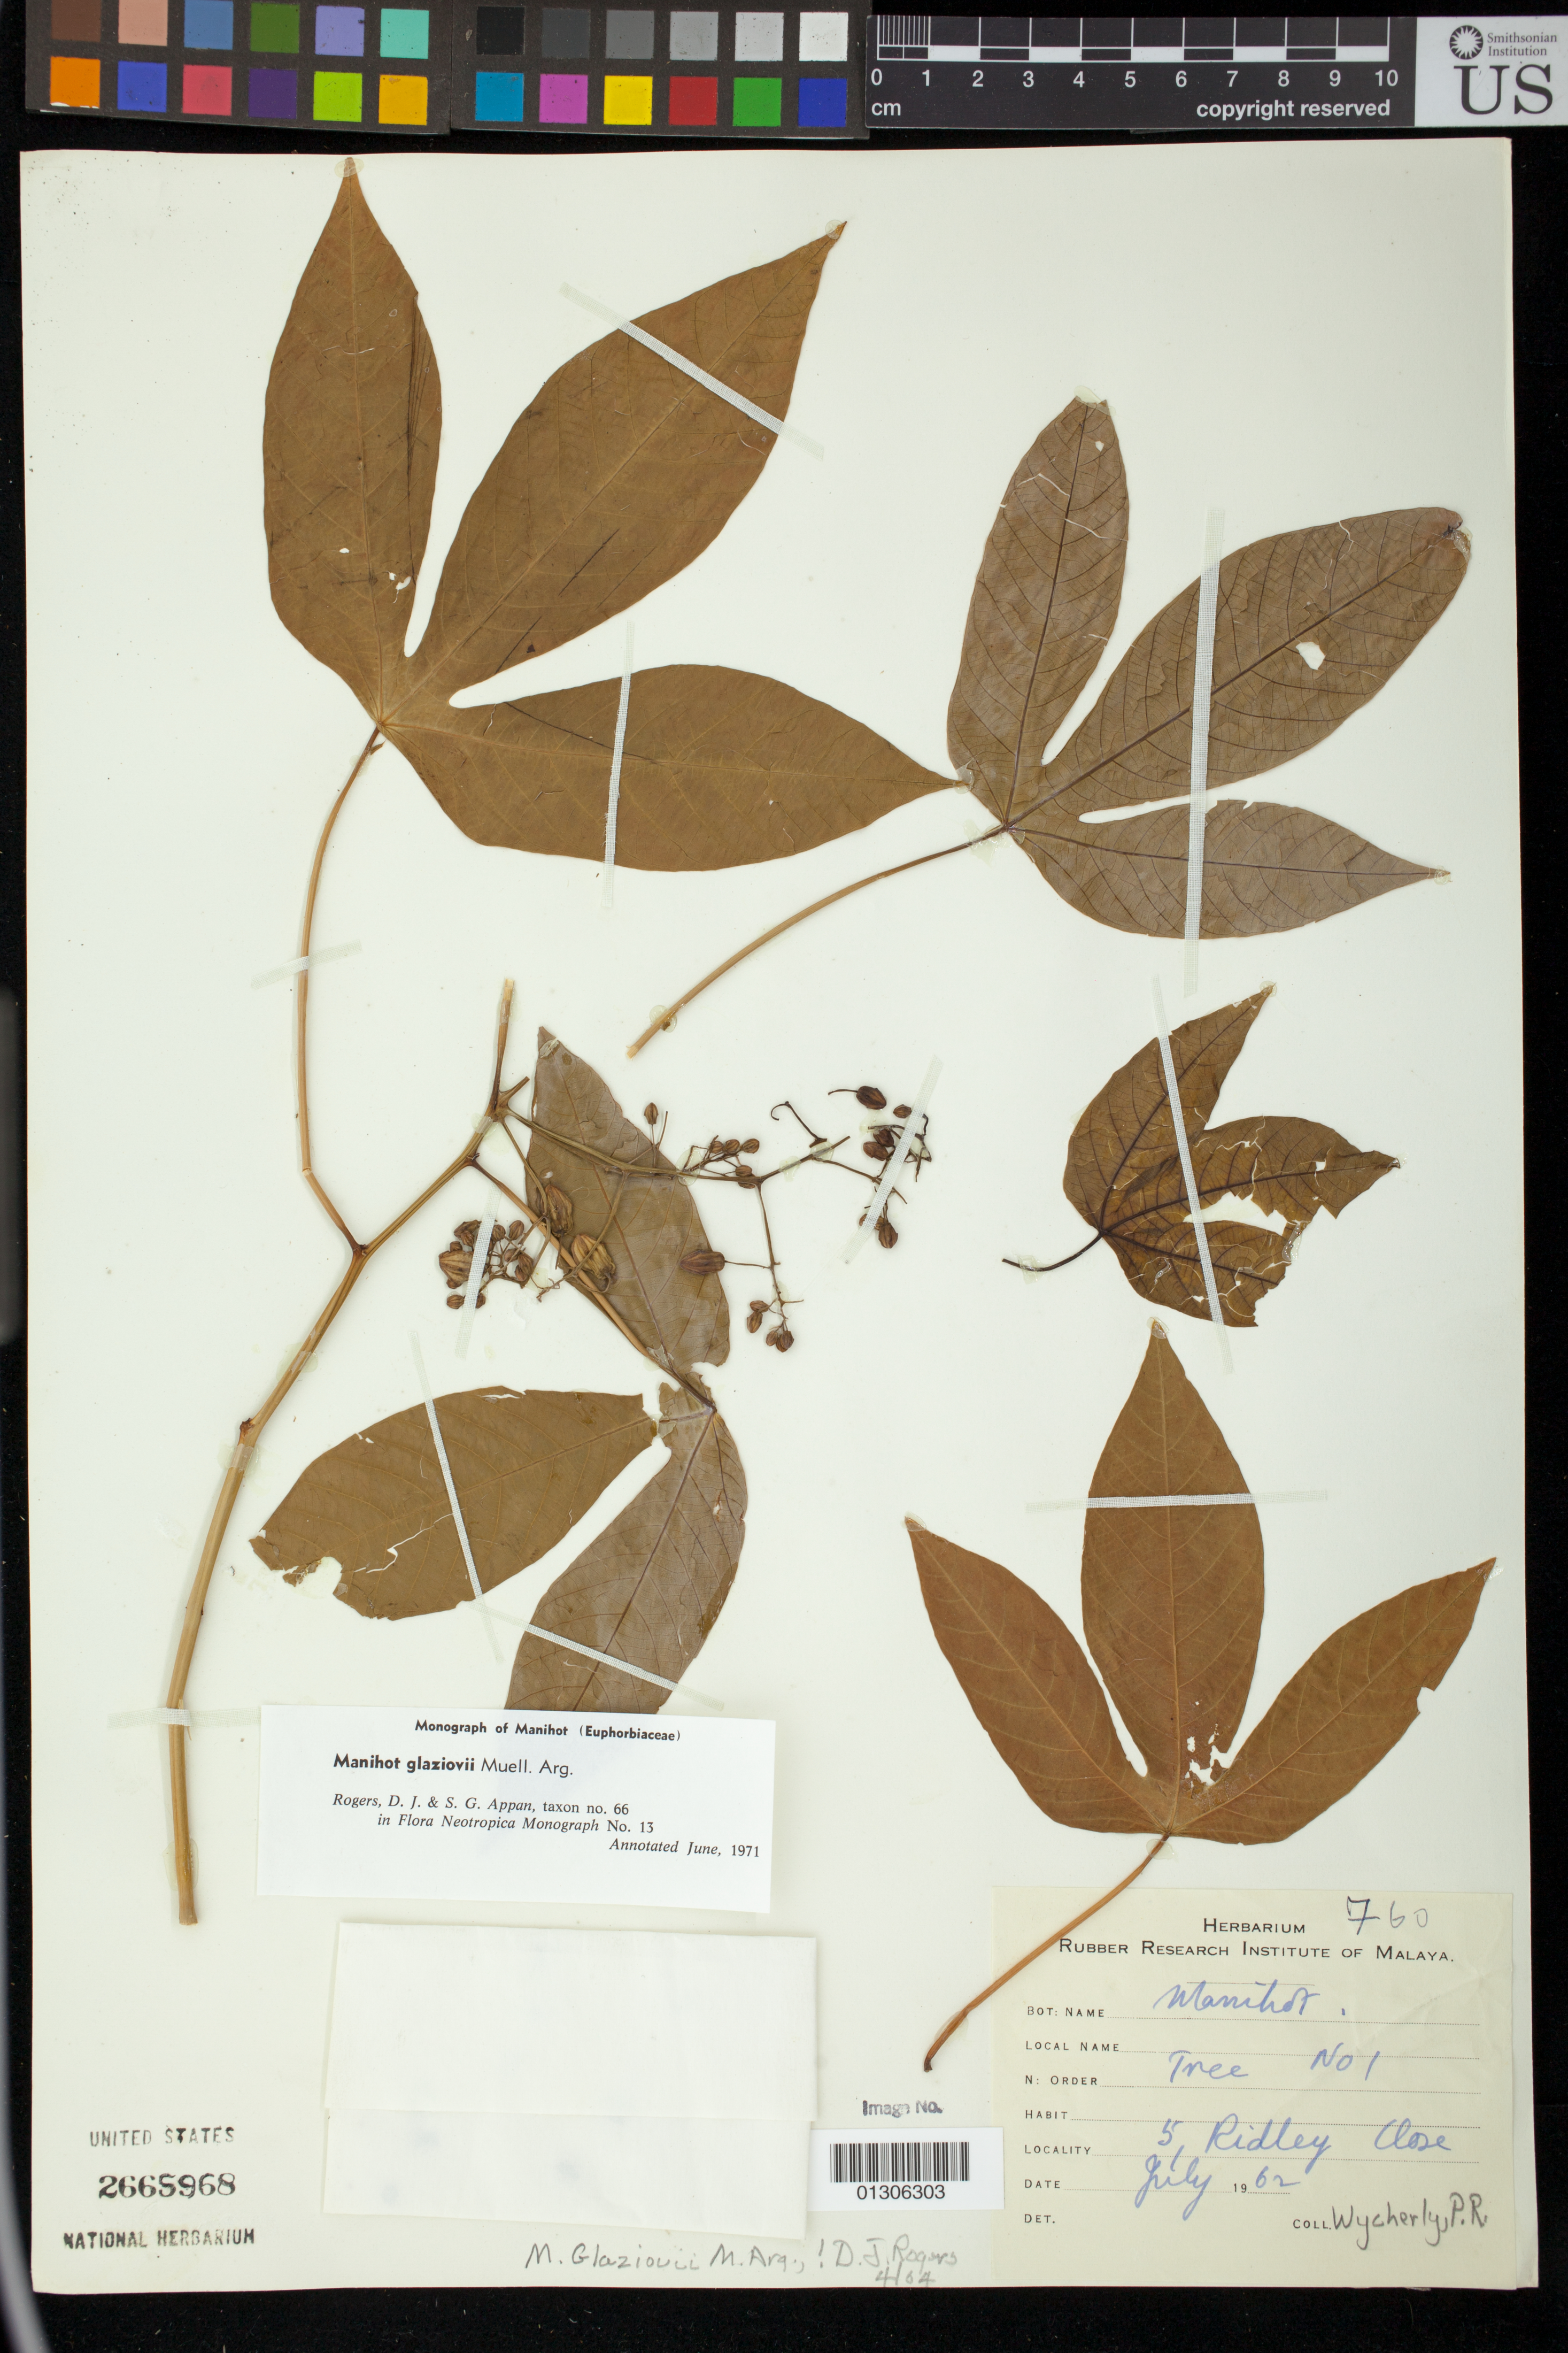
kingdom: Plantae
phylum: Tracheophyta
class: Magnoliopsida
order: Malpighiales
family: Euphorbiaceae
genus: Manihot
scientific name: Manihot glaziovii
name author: Müll. Arg.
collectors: P. Wycherly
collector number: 760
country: Malaysia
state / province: Kuala Lumpur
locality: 5, Ridley Close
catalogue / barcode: US 2665968